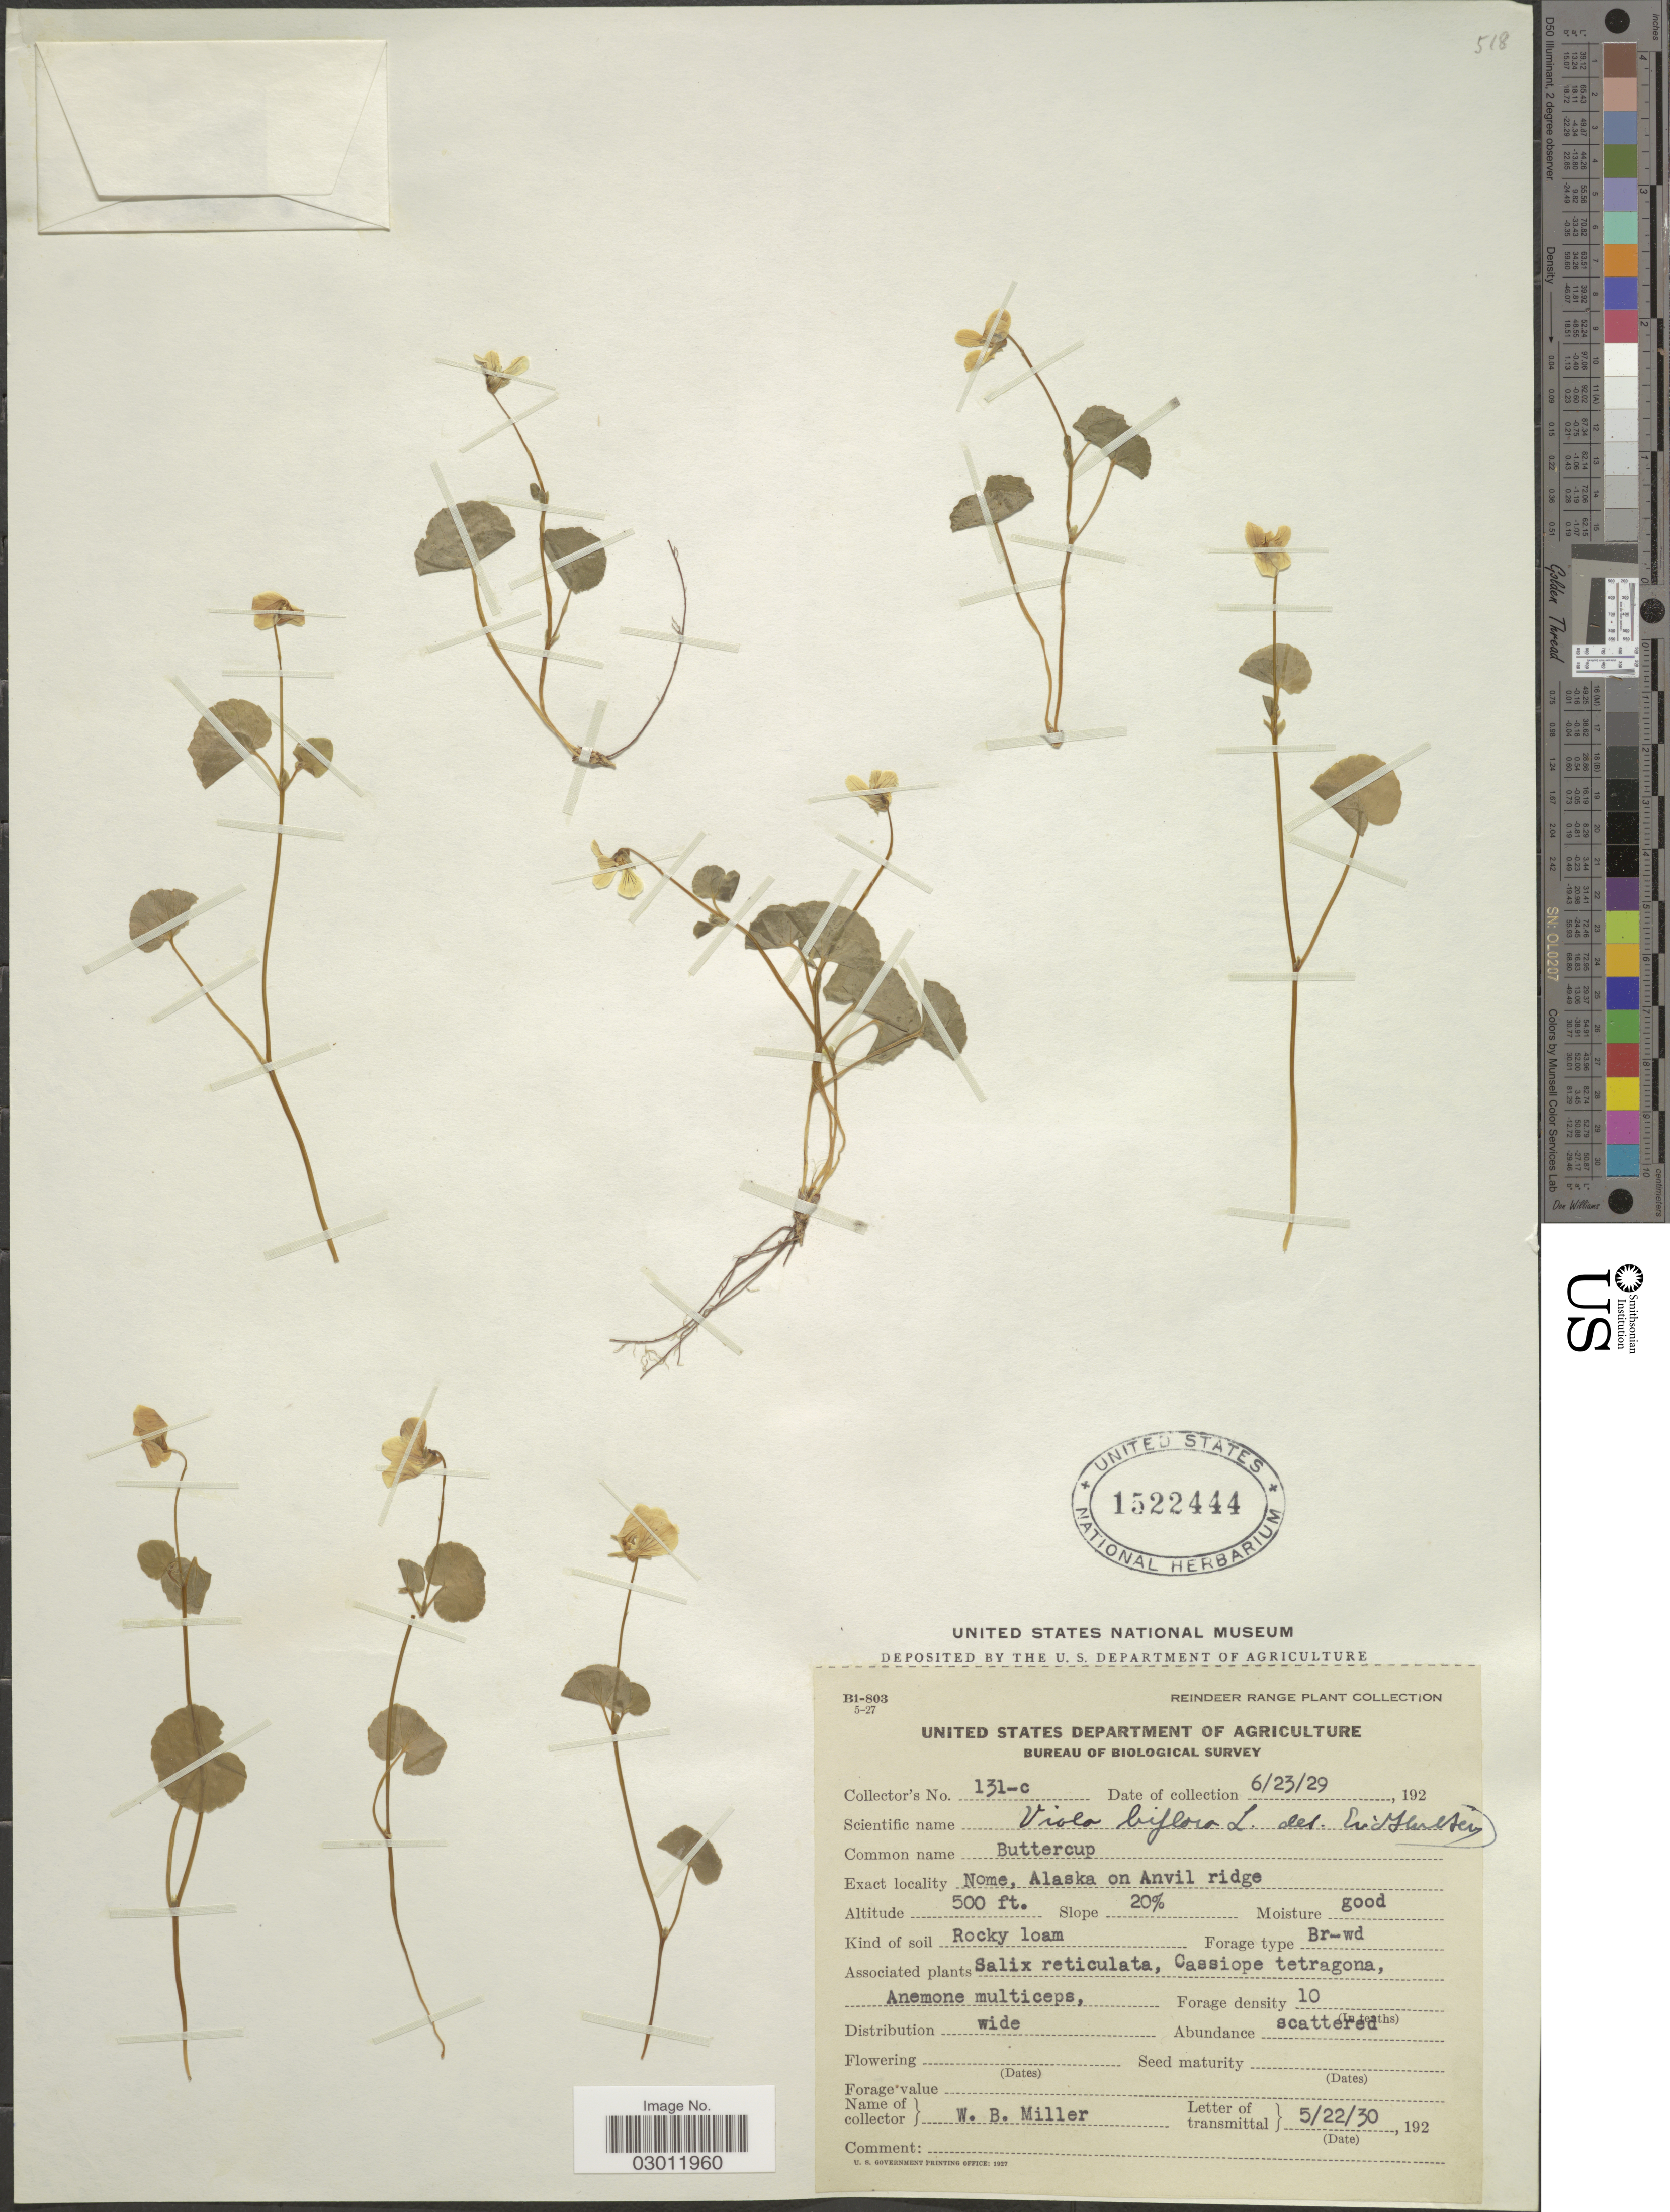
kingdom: Plantae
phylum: Tracheophyta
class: Magnoliopsida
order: Malpighiales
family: Violaceae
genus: Viola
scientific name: Viola biflora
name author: L.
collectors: W. Miller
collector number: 131-c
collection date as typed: Transcribed d/m/y: 23/6/29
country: United States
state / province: Alaska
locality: Nome, Alaska on Anvil ridge.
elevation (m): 152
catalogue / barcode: US 1522444